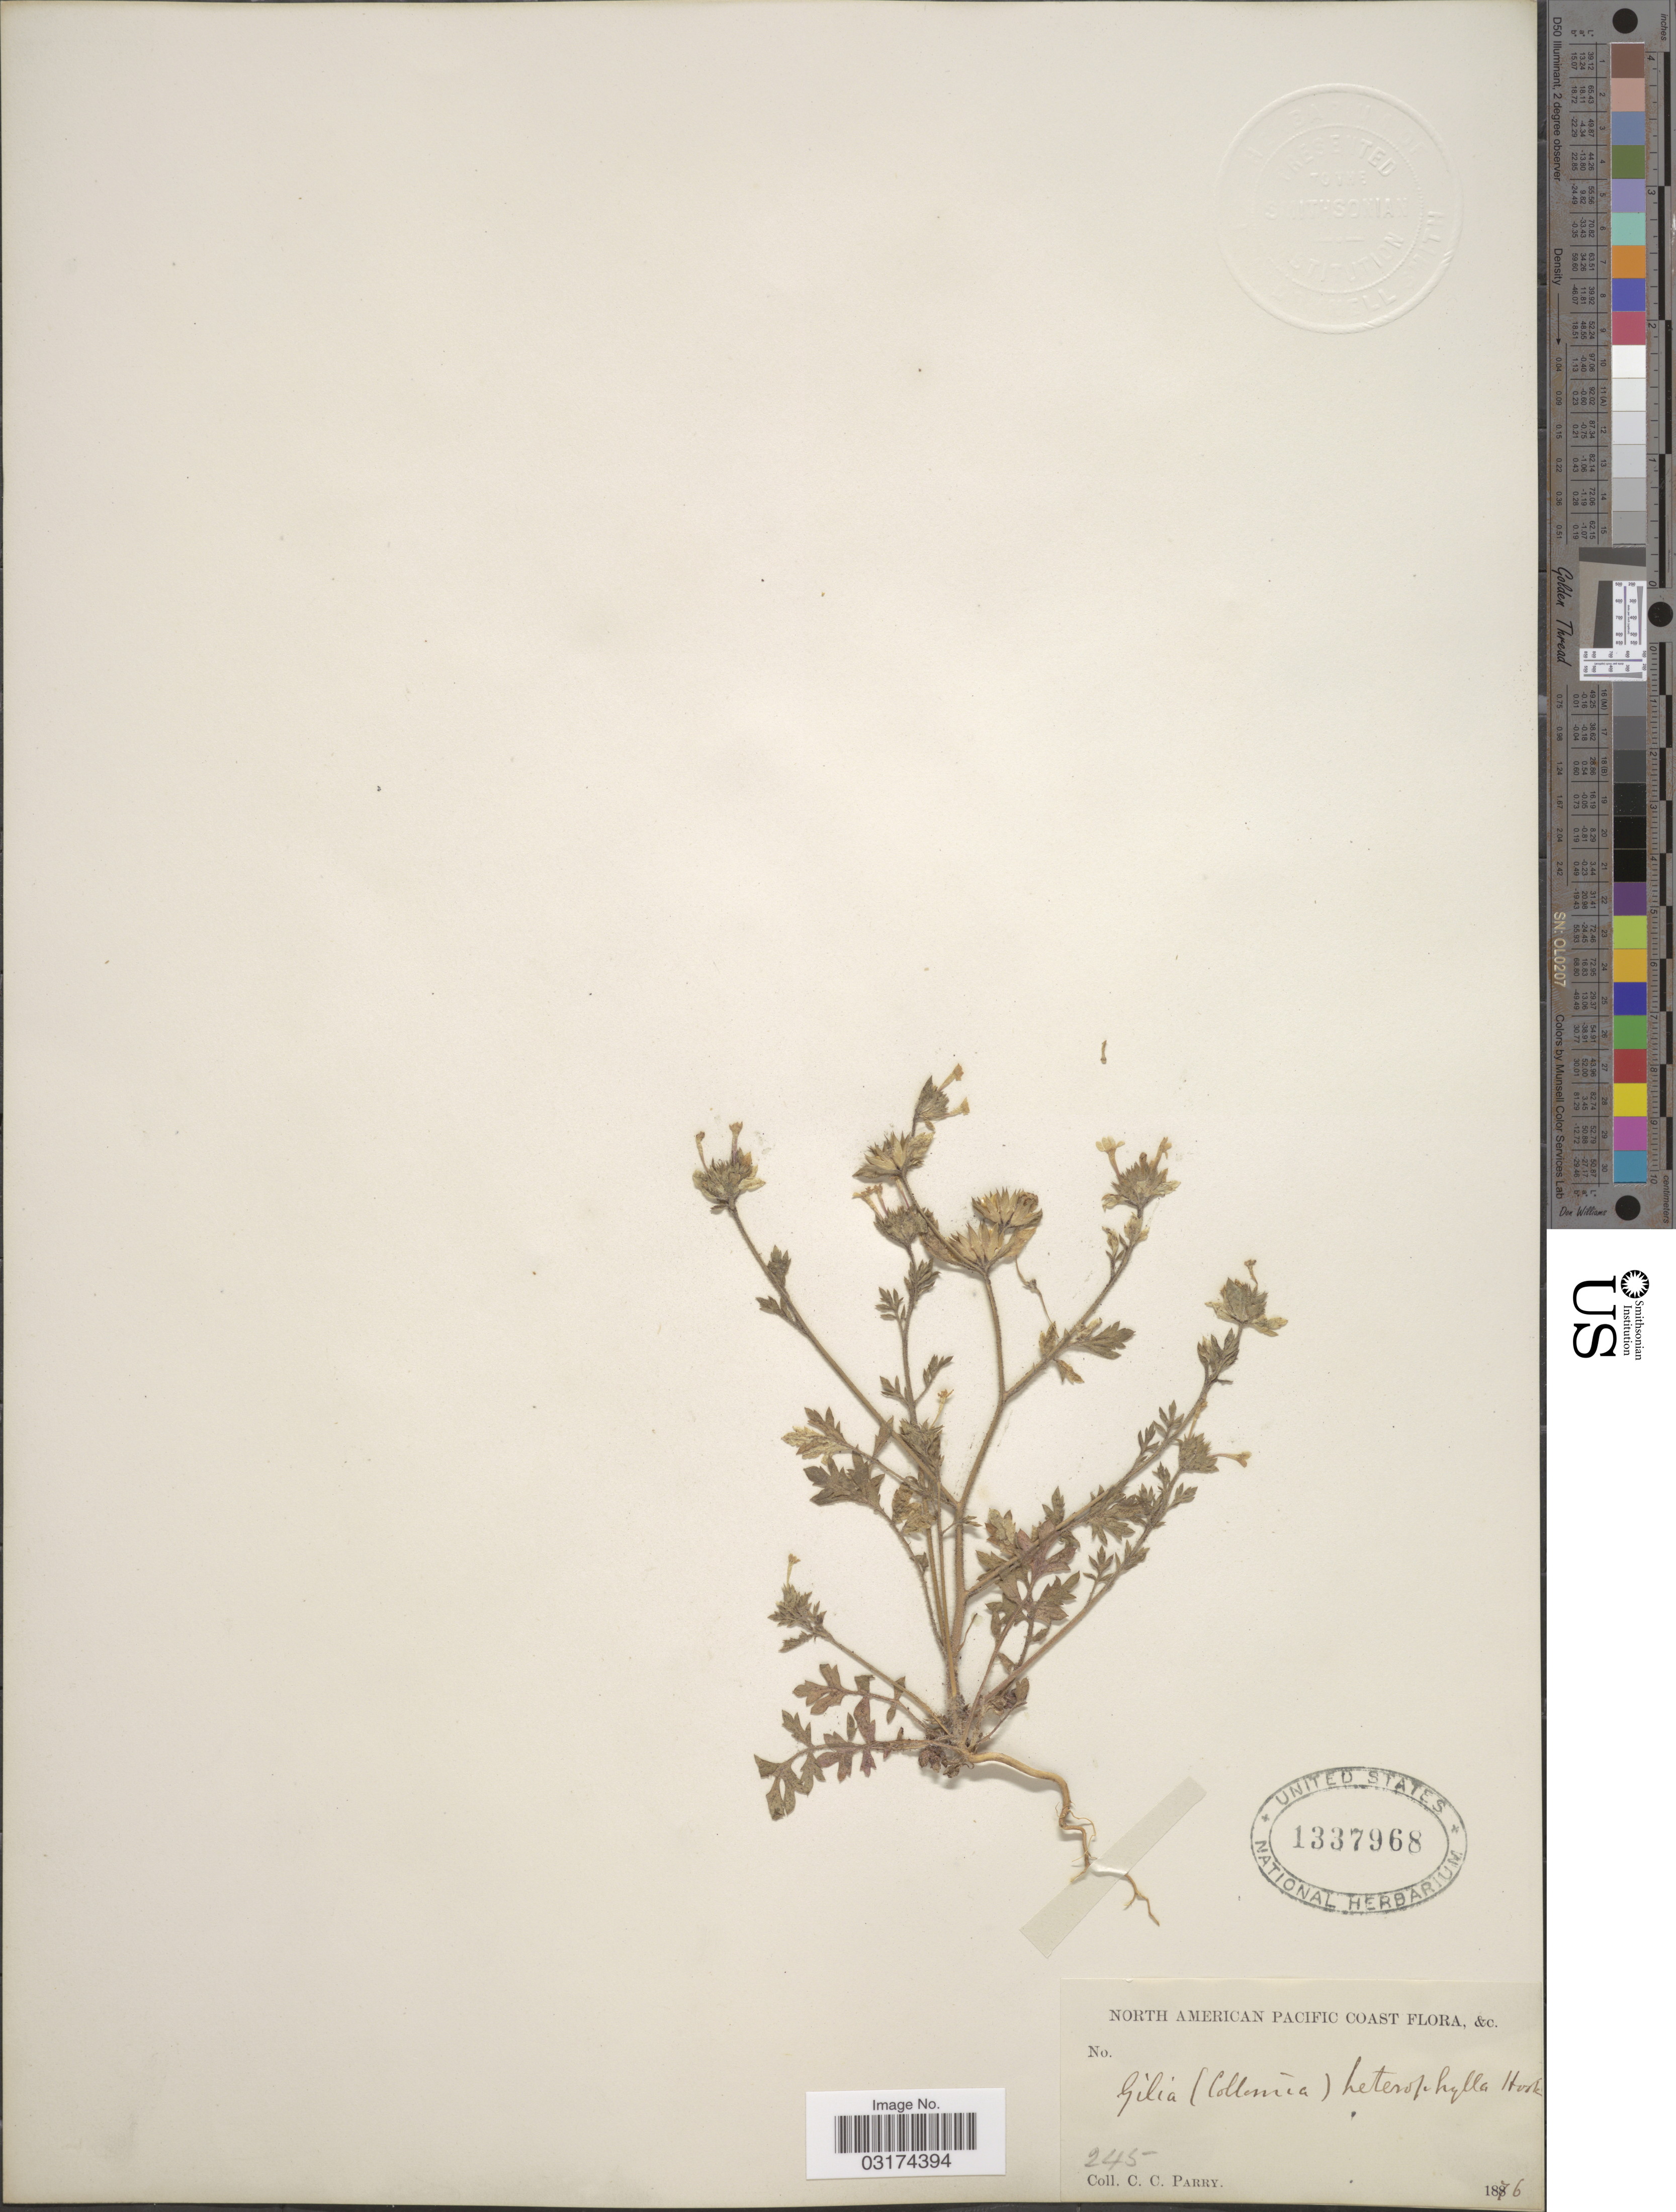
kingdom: Plantae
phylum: Tracheophyta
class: Magnoliopsida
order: Ericales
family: Polemoniaceae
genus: Collomia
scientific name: Collomia heterophylla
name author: Hook.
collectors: C. C. Parry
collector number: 245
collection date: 1876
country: United States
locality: North American Pacific Coast, &c.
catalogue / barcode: US 1337968